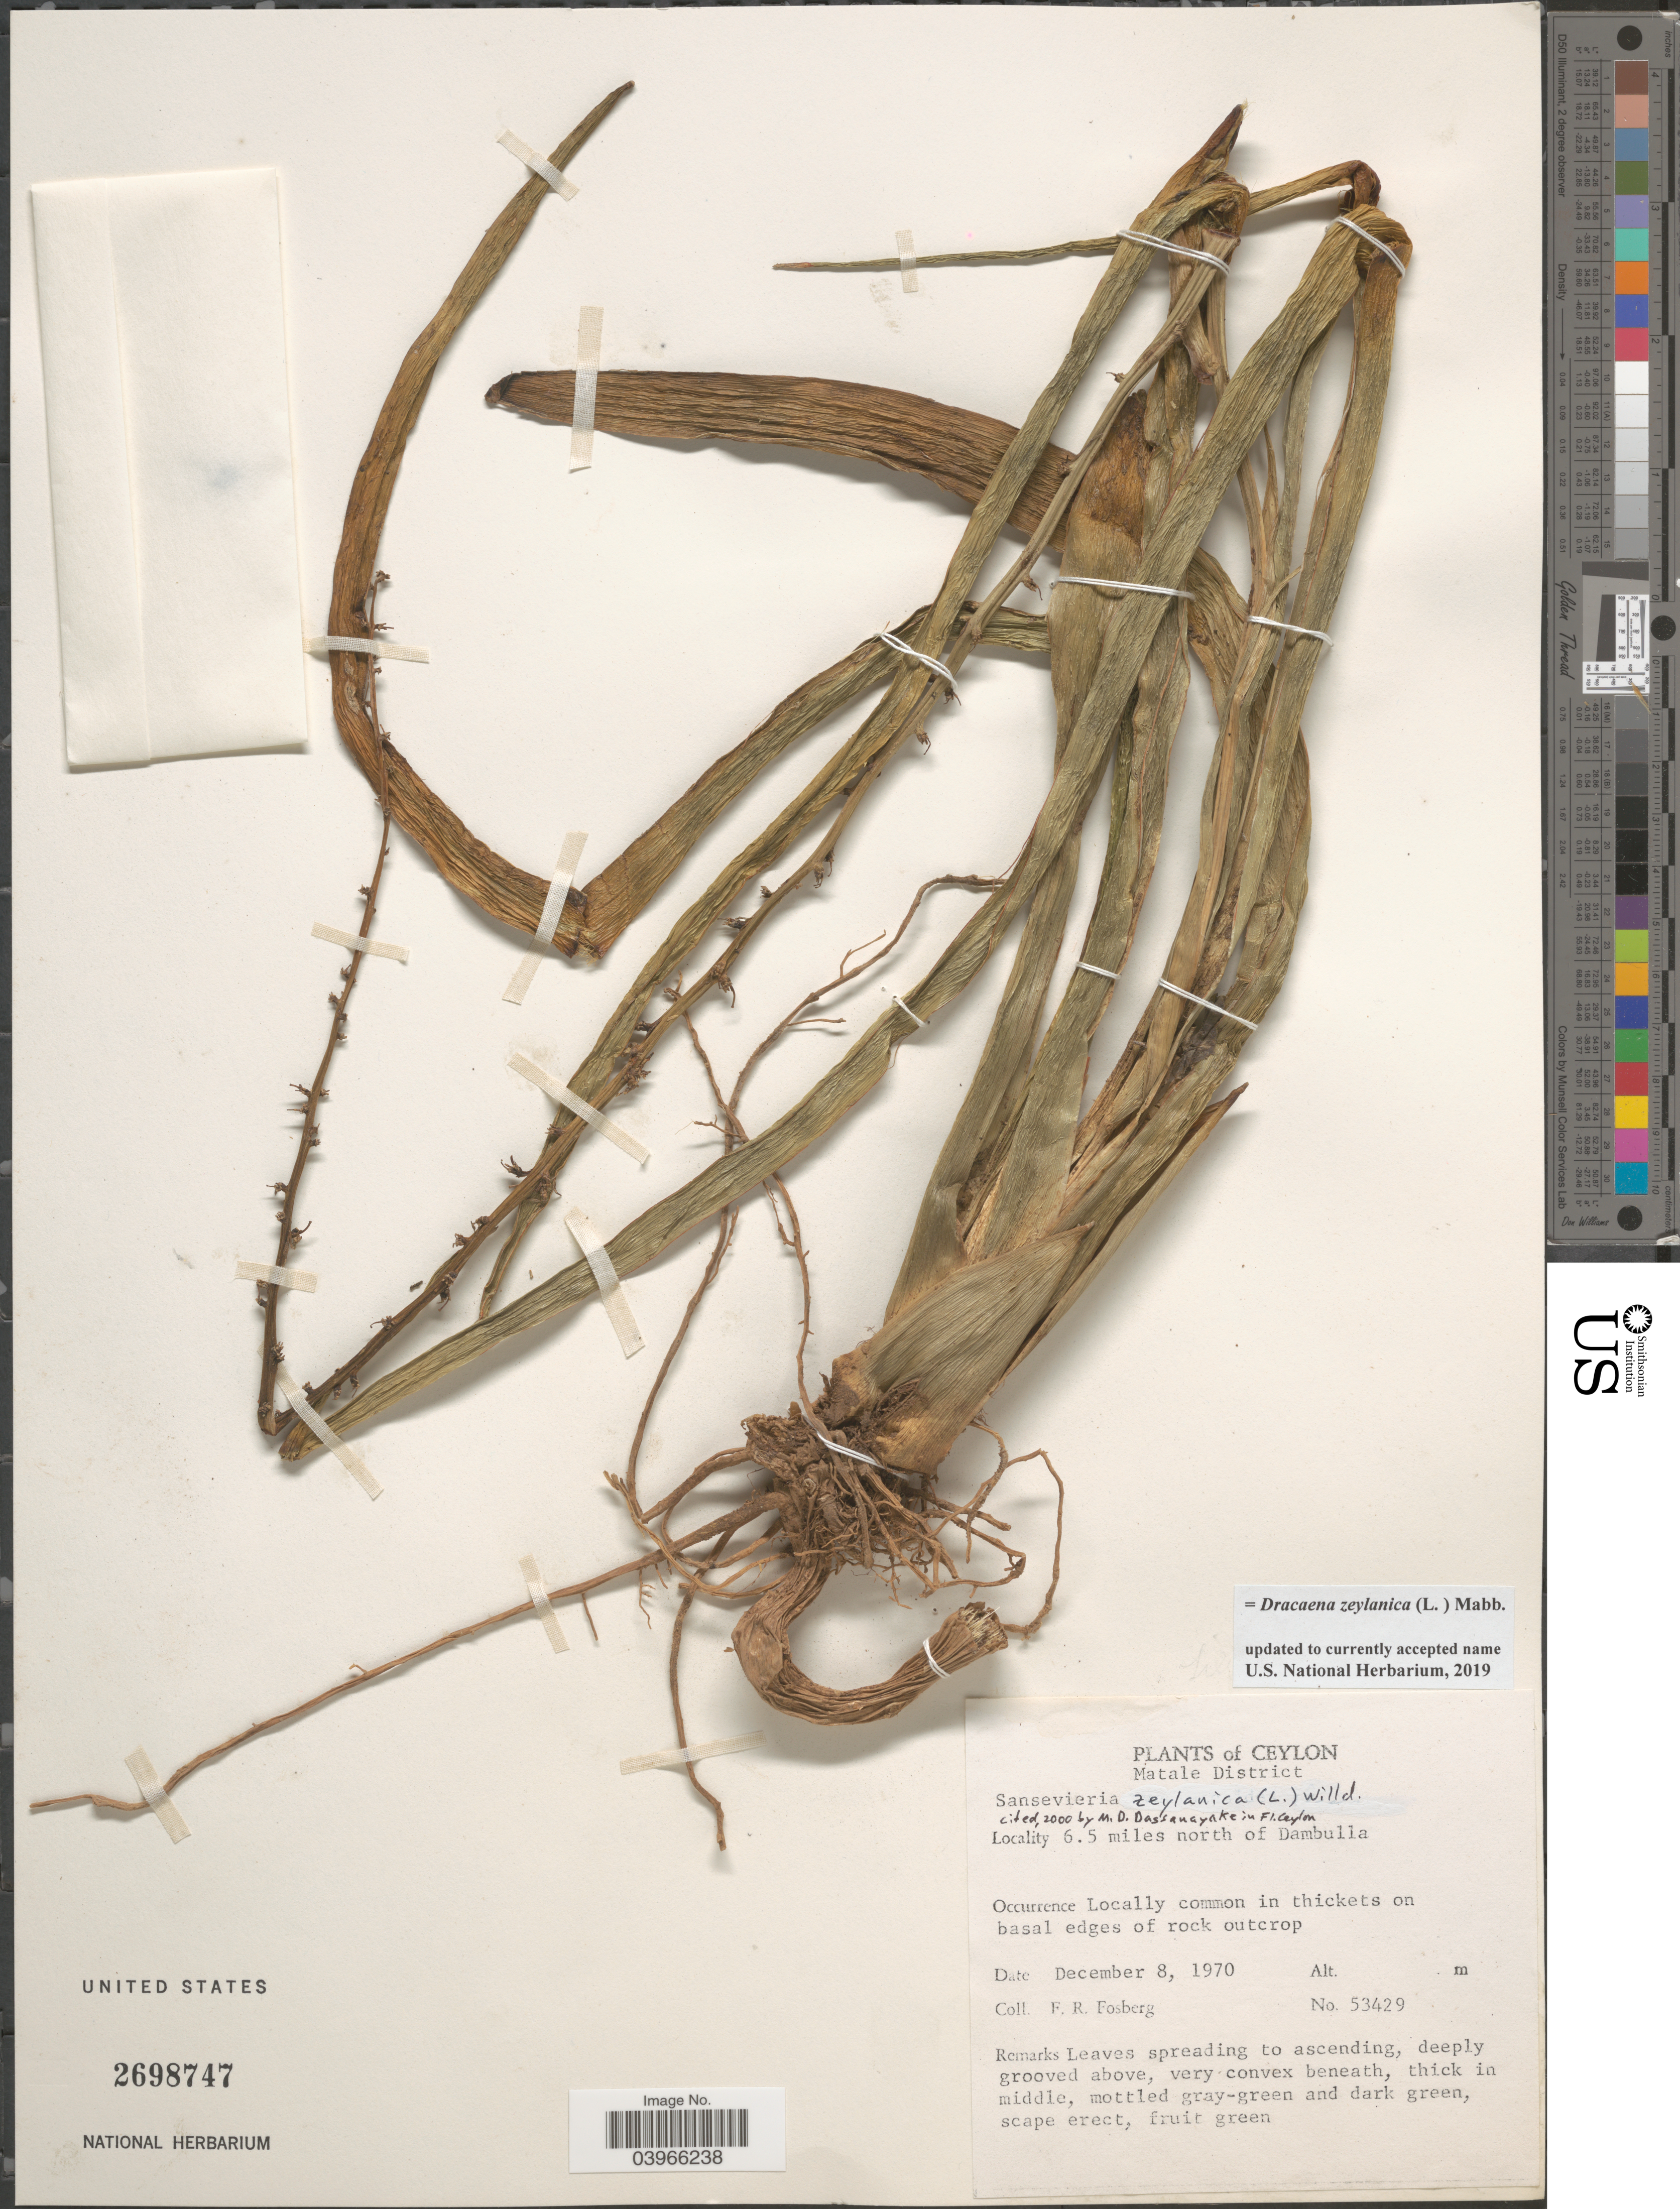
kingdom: Plantae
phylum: Tracheophyta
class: Liliopsida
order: Asparagales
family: Asparagaceae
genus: Dracaena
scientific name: Dracaena zeylanica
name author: (L.) Mabb.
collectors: F. R. Fosberg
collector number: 53429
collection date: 1970-12-08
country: Sri Lanka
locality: Ceylon. Matale District. 6.5 miles north of Dambulla. In thickets on basal edges of rock outcrop.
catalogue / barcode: US 2698747